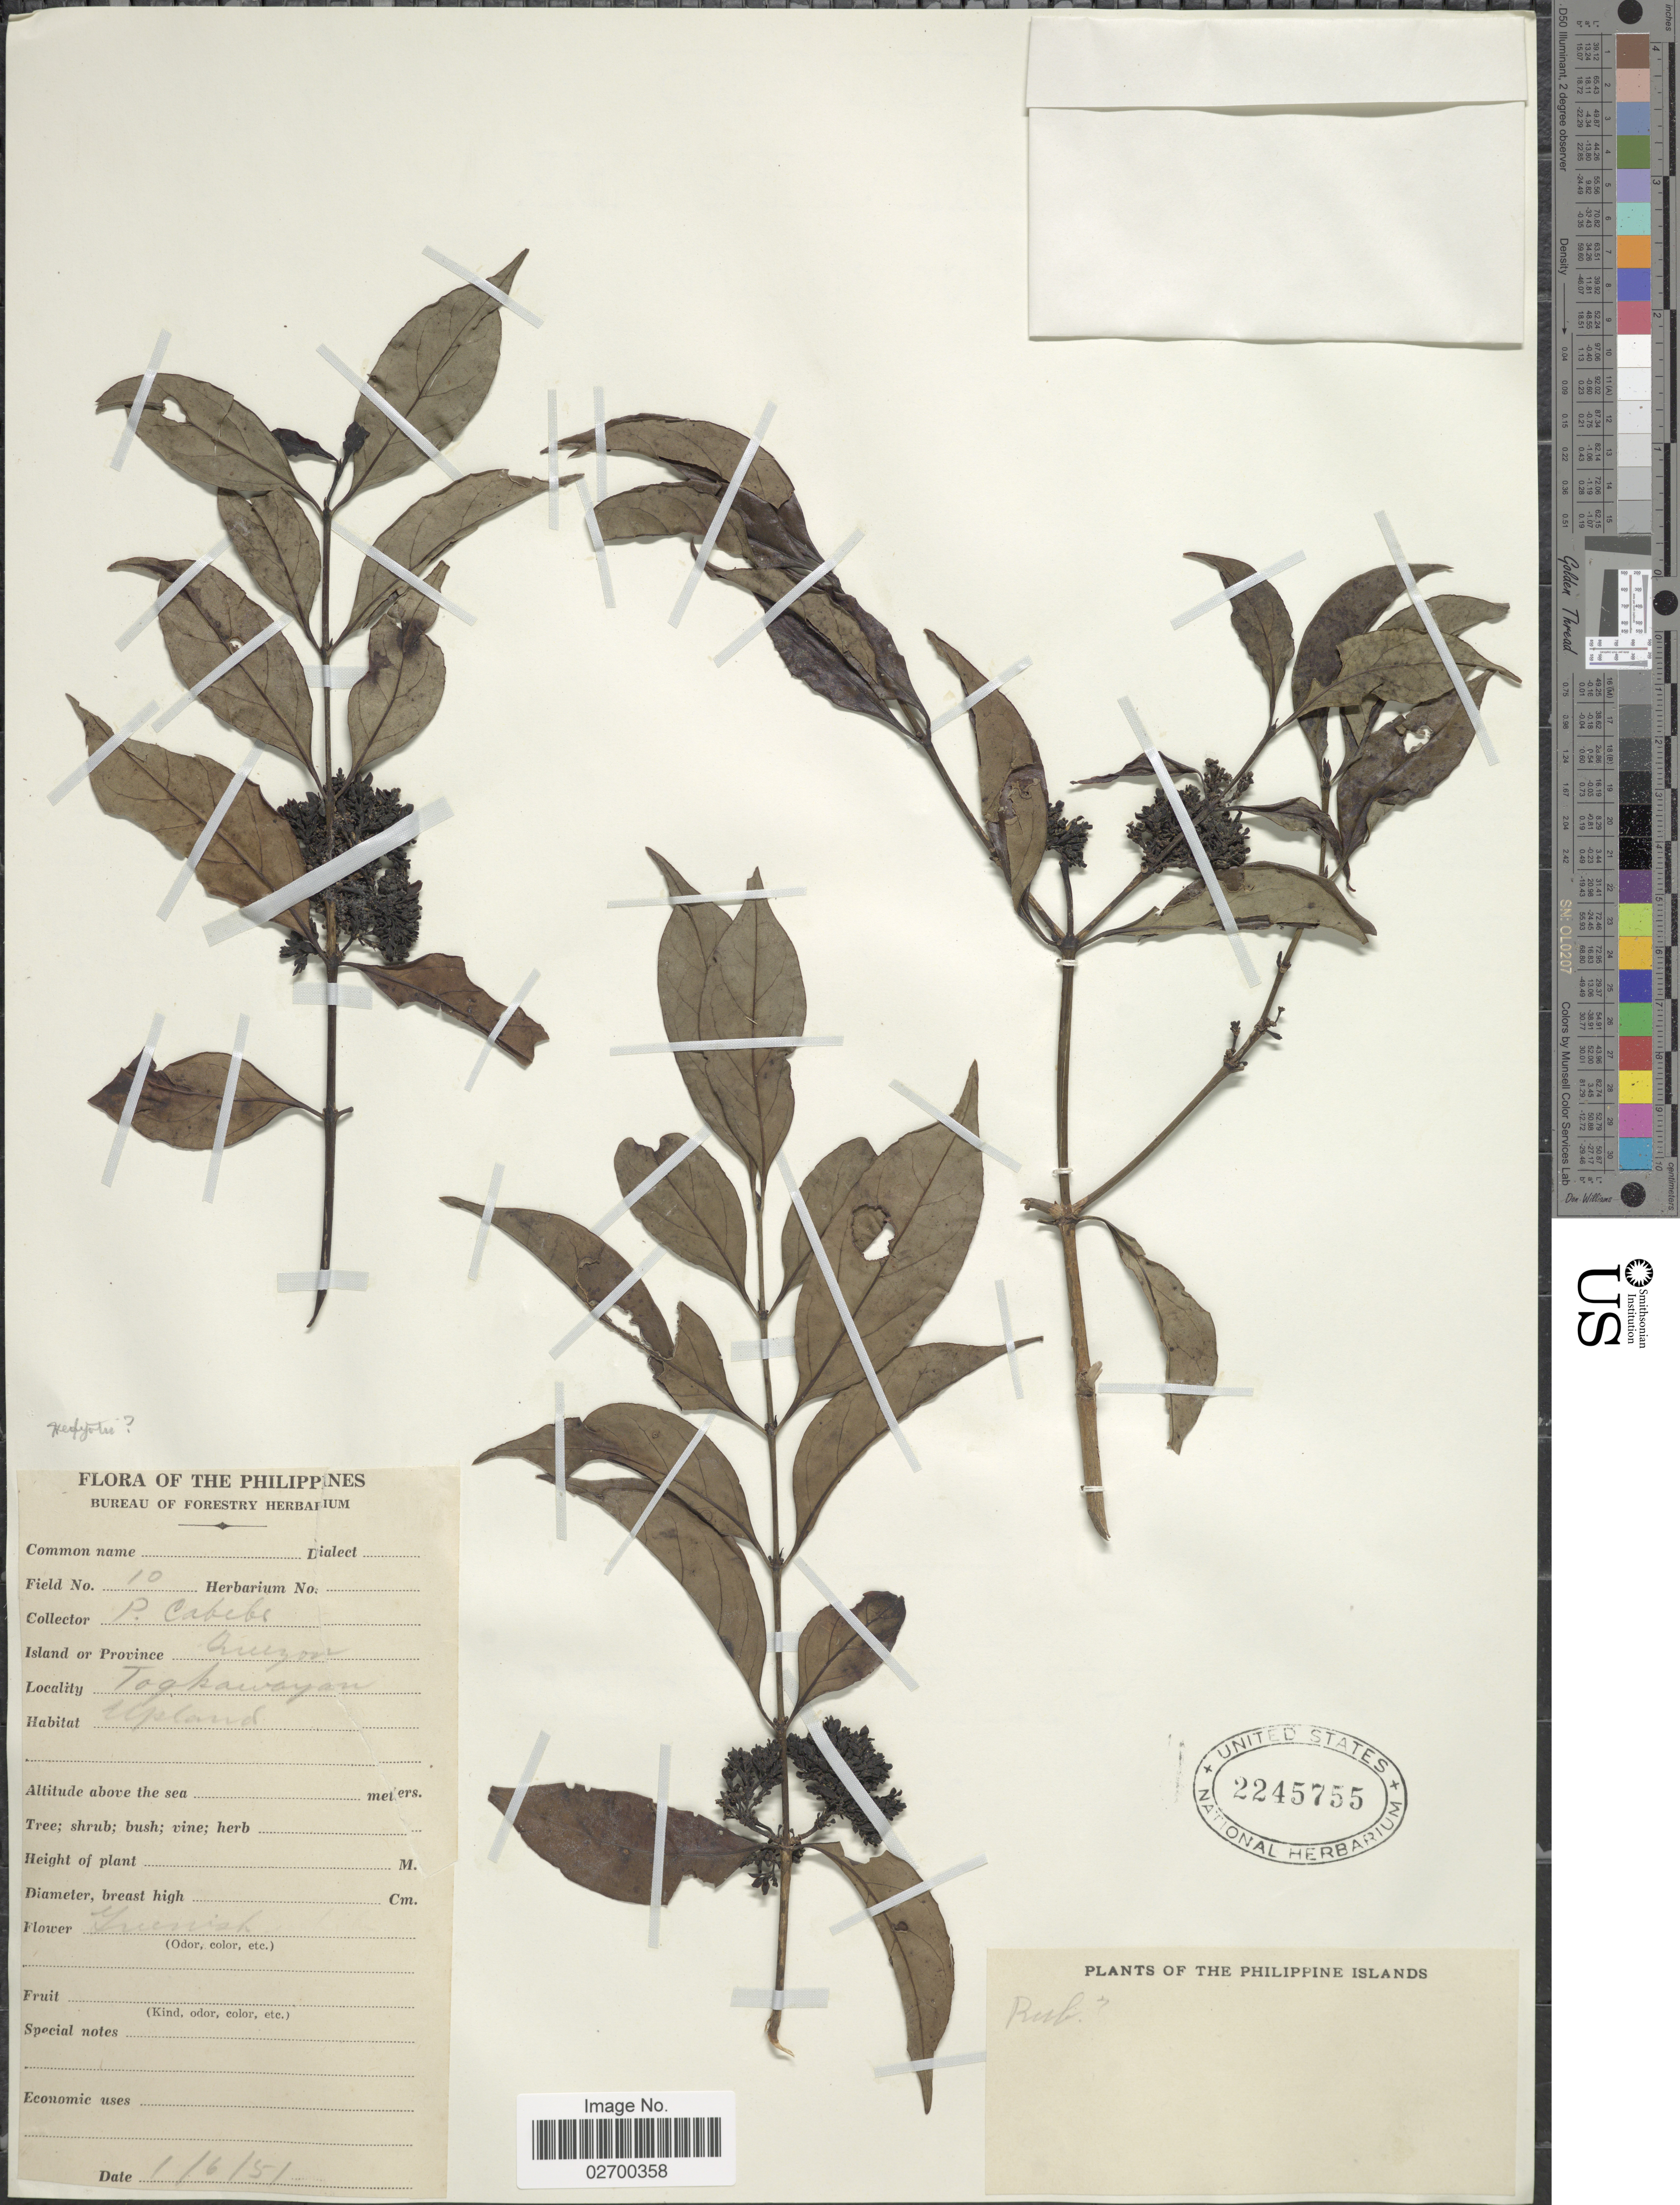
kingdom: Plantae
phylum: Tracheophyta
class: Magnoliopsida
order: Gentianales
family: Rubiaceae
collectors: P. Cabebs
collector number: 10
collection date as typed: Transcribed d/m/y: 6/1/51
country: Philippines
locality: Philippine Islands. Quizon. Togkawayan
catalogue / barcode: US 2245755